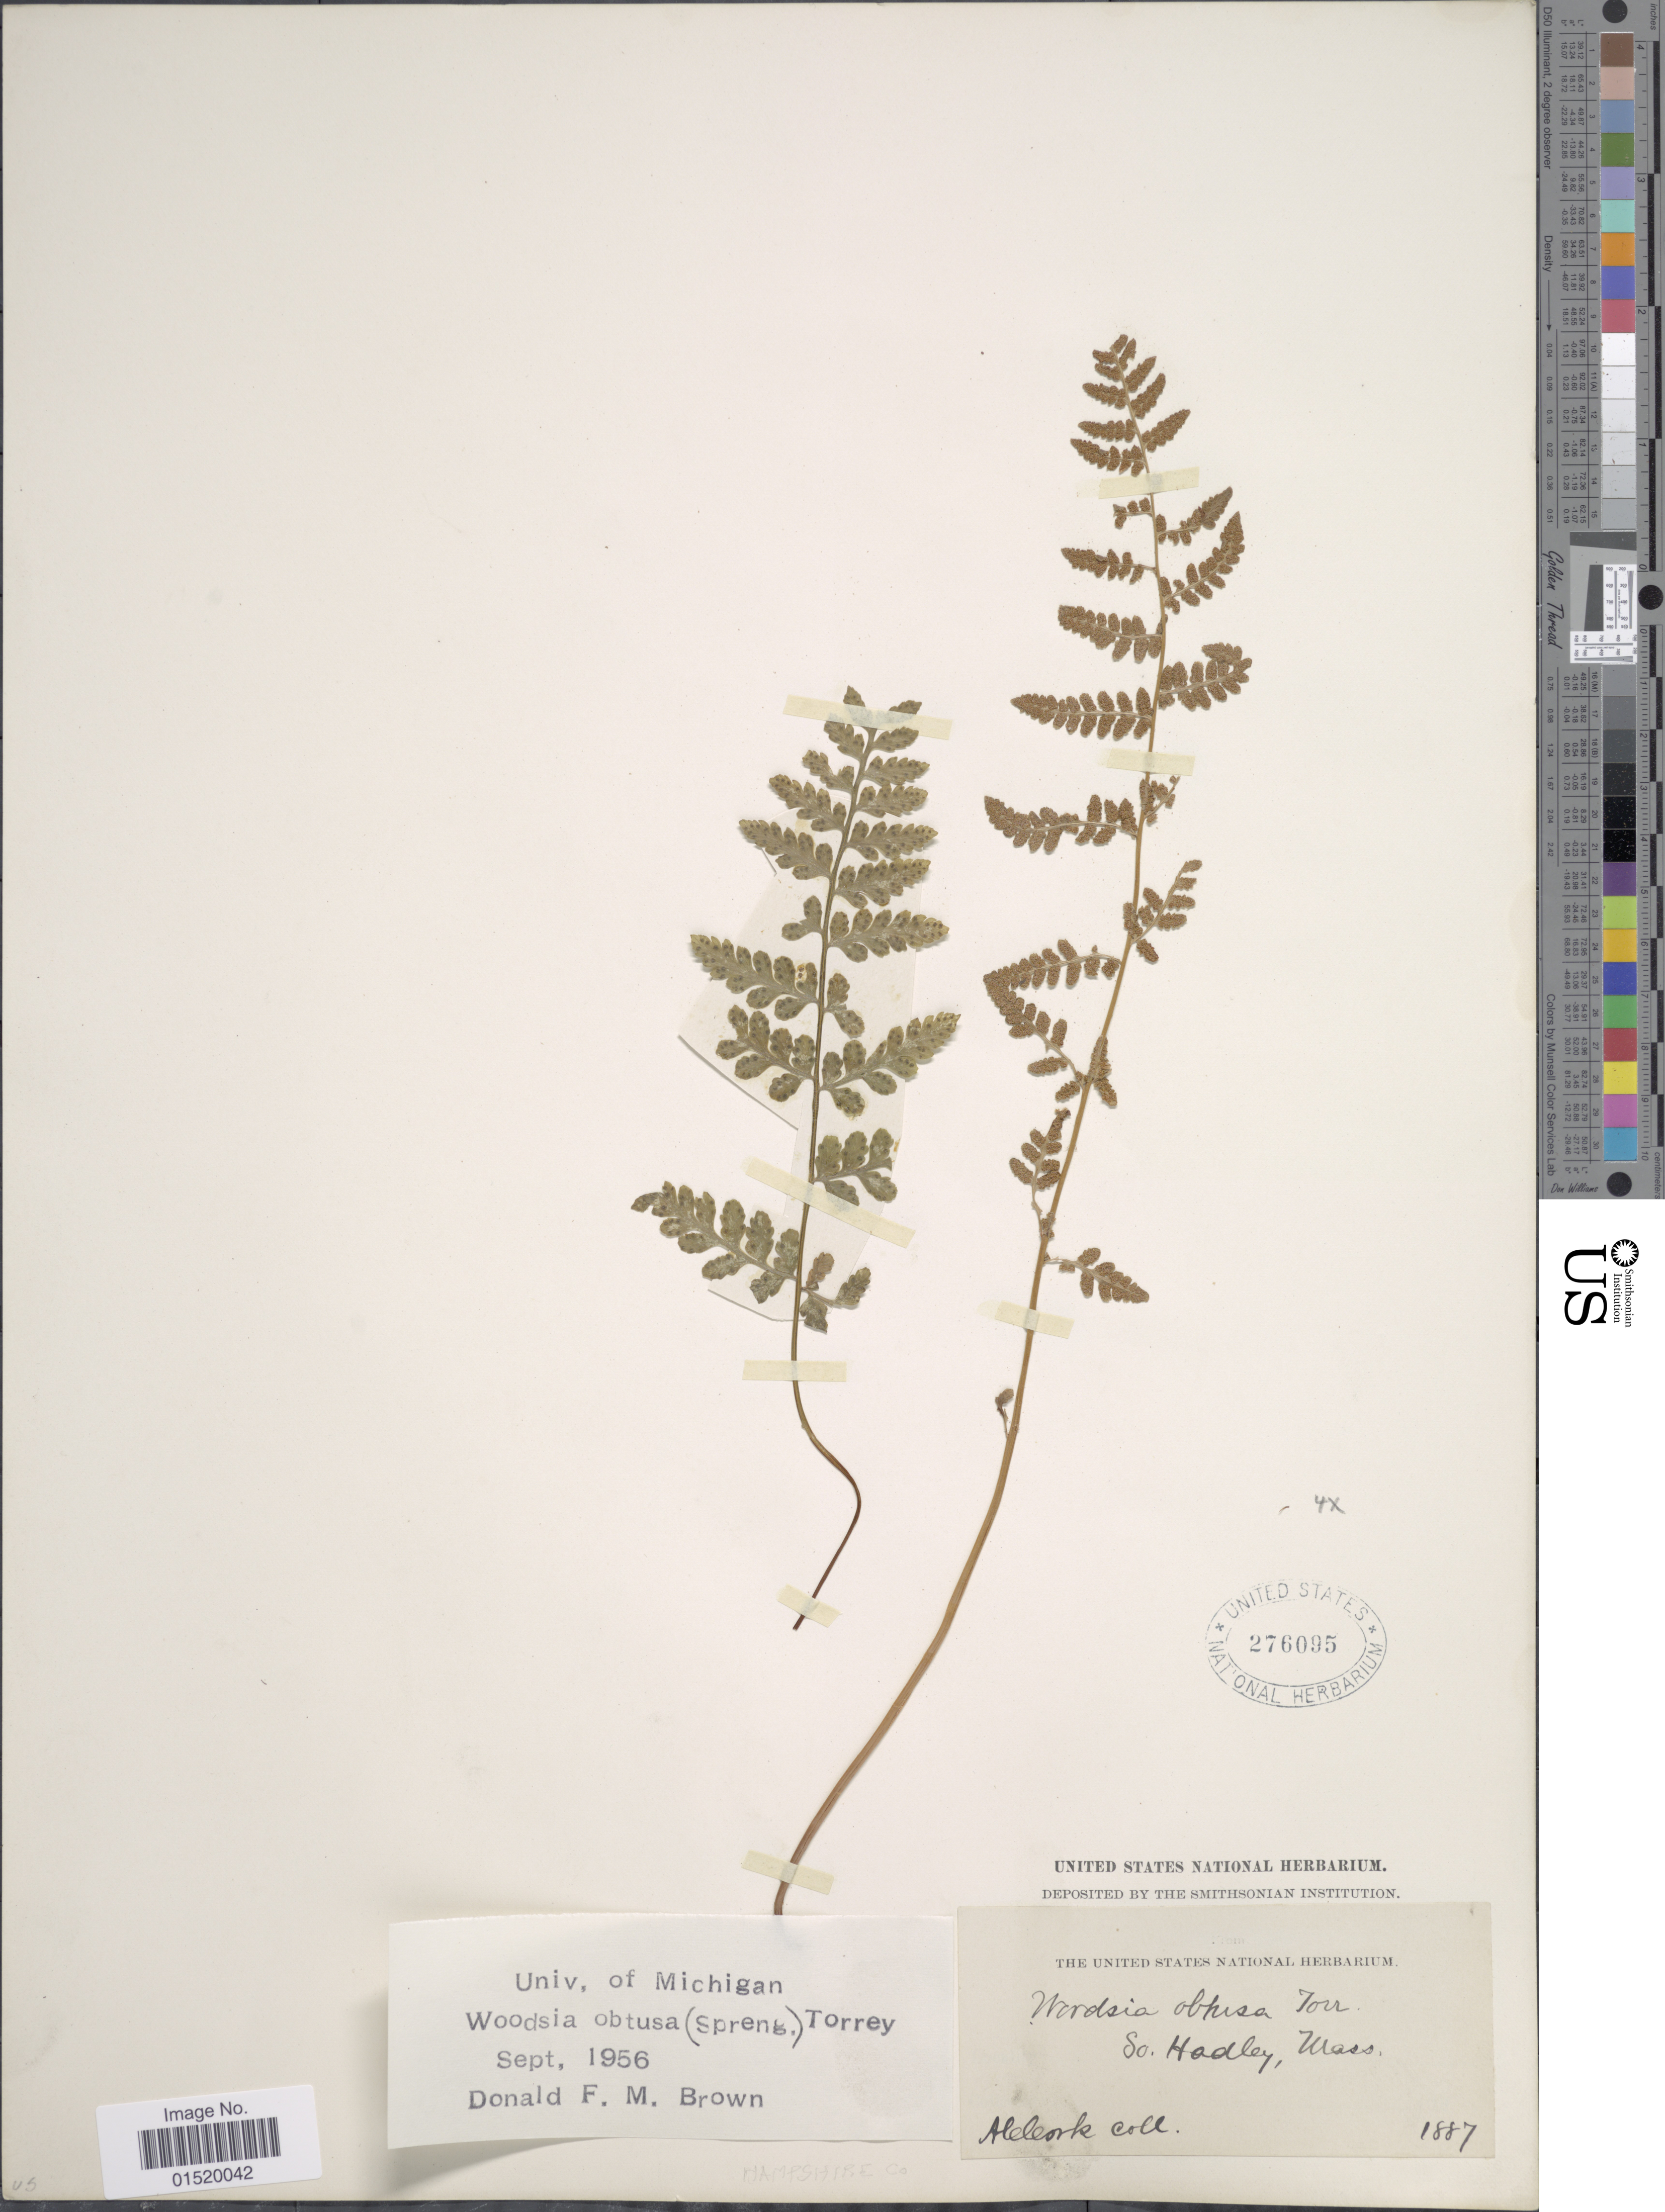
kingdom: Plantae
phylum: Tracheophyta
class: Polypodiopsida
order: Polypodiales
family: Woodsiaceae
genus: Woodsia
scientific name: Woodsia obtusa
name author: (Spreng.) Torr.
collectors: A. Cook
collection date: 1887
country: United States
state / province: Massachusetts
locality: So Hadley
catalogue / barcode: US 276095